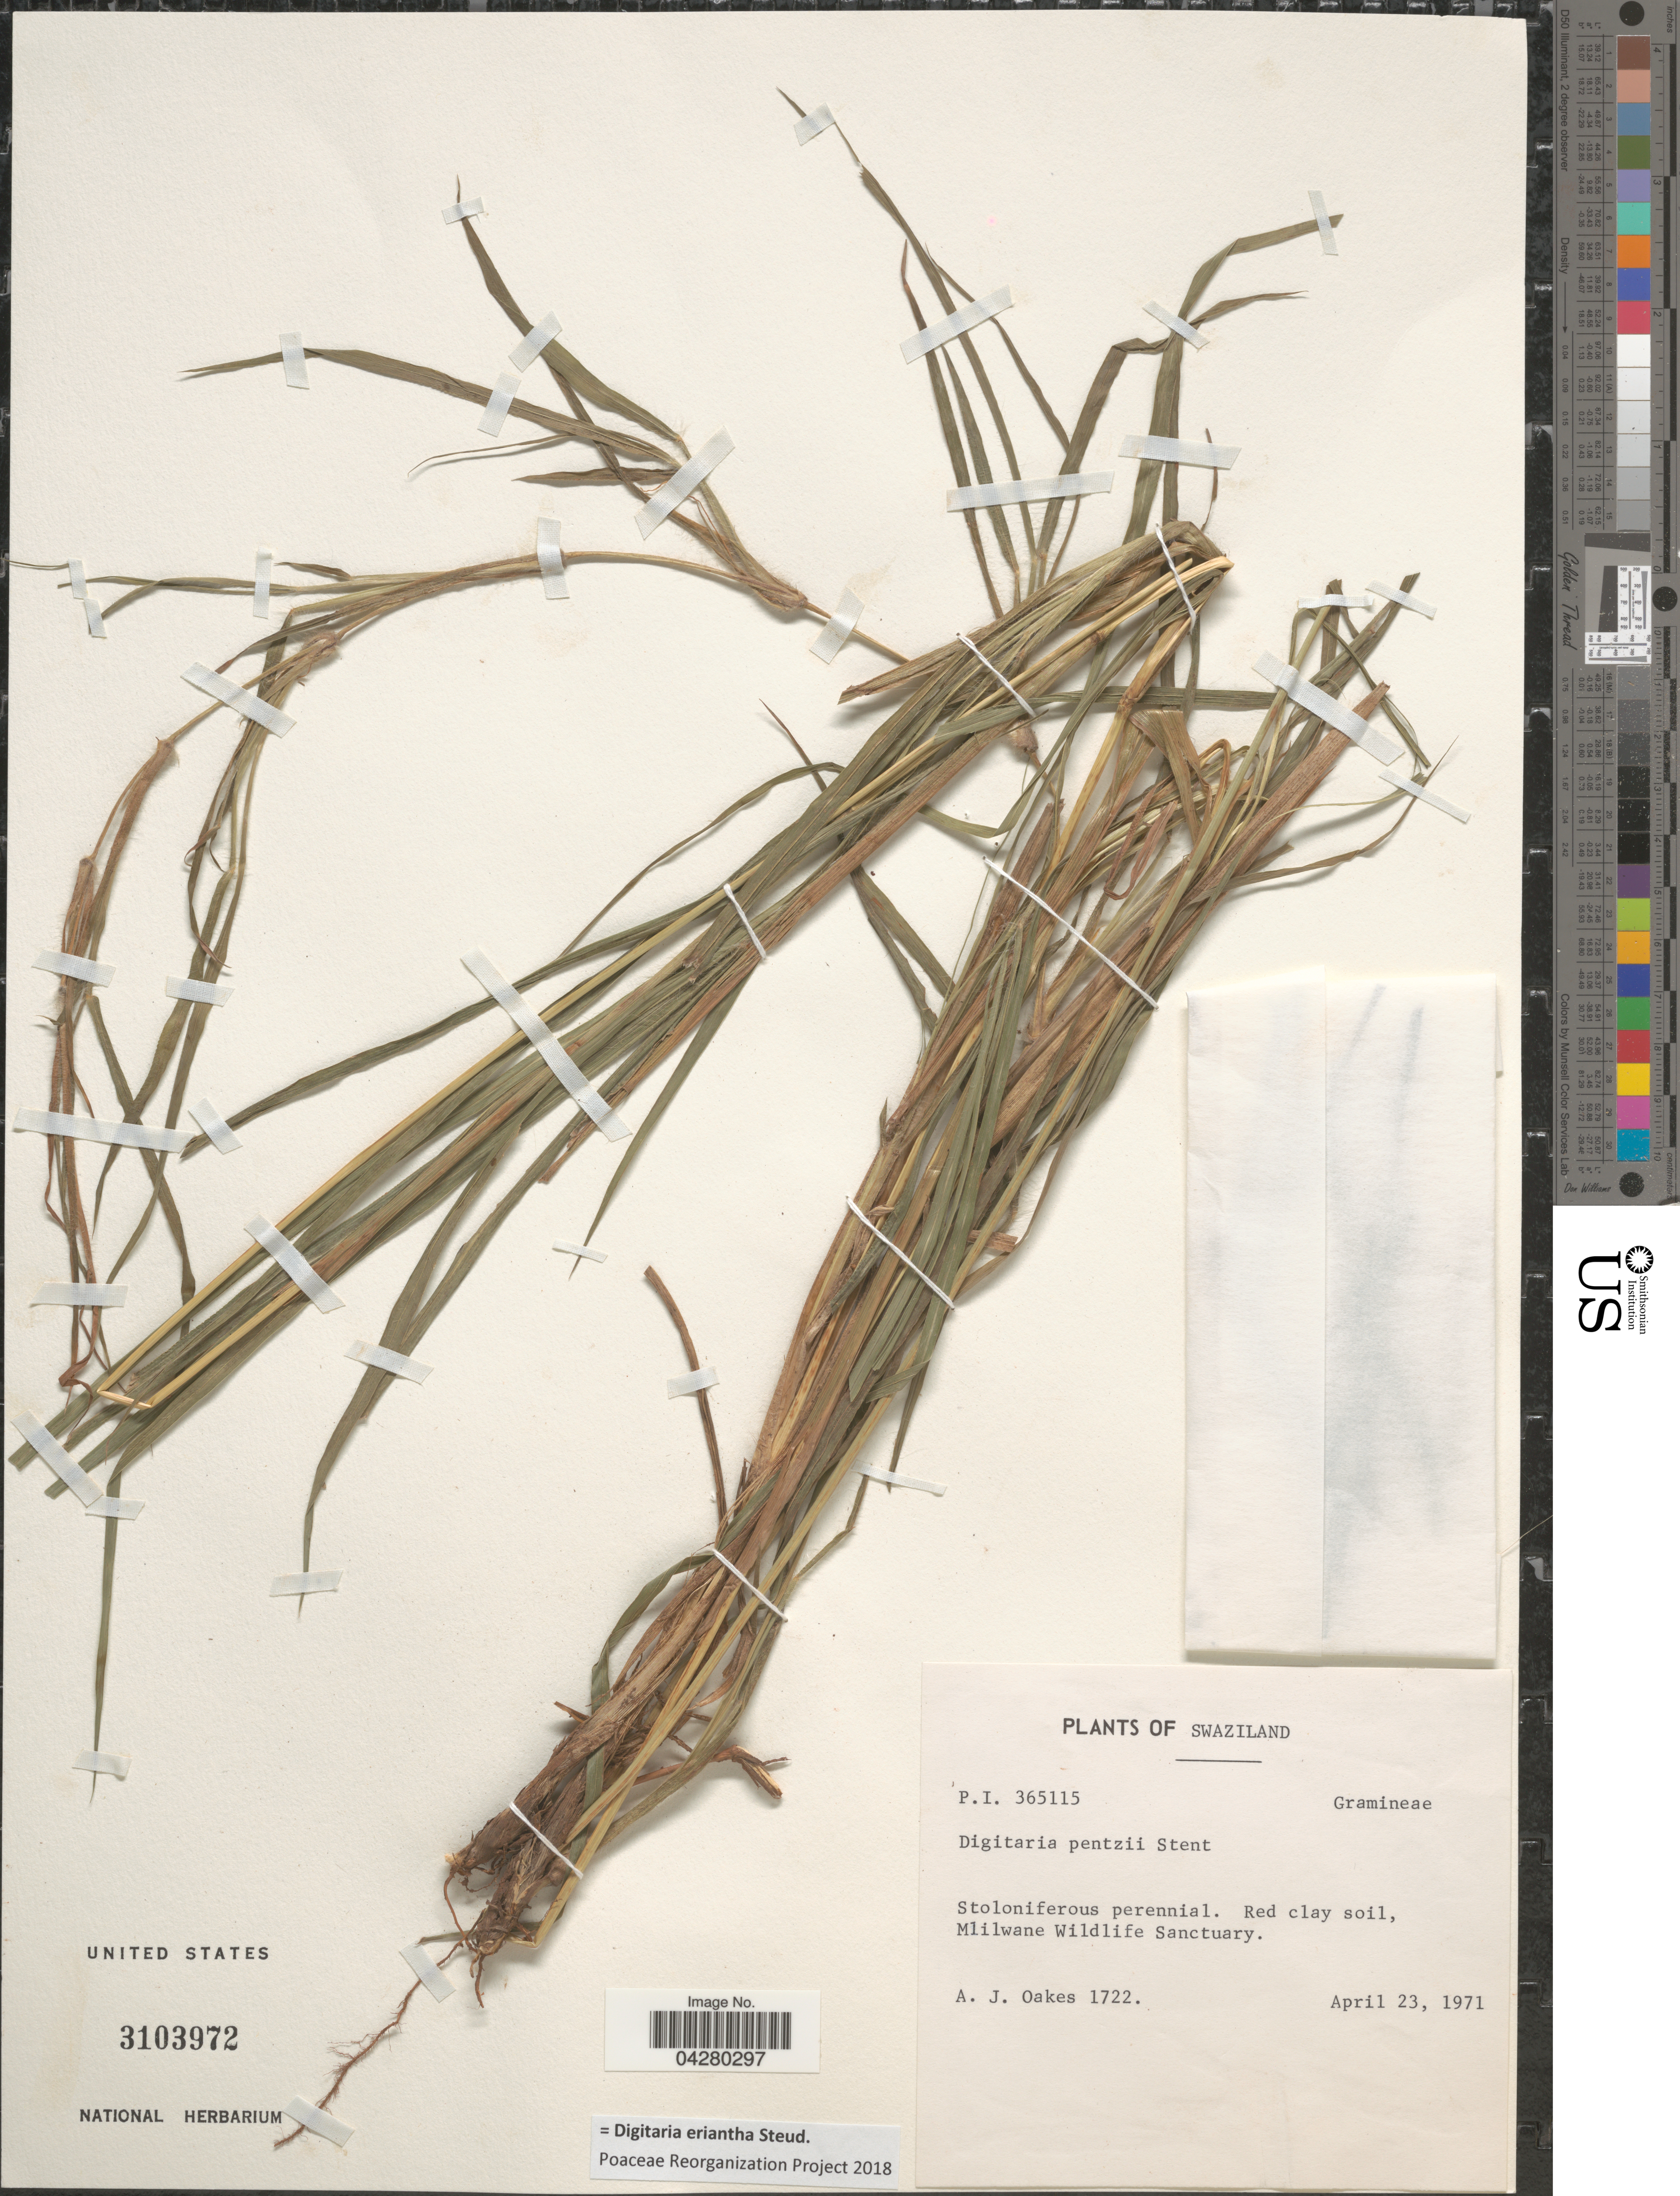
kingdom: Plantae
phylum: Tracheophyta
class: Liliopsida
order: Poales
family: Poaceae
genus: Digitaria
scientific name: Digitaria eriantha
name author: Steud.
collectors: A. Oakes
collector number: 1722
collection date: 1971-04-23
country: Eswatini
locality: Red clay soil, Mlilwane Wildlife Sanctuary.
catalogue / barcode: US 3103972